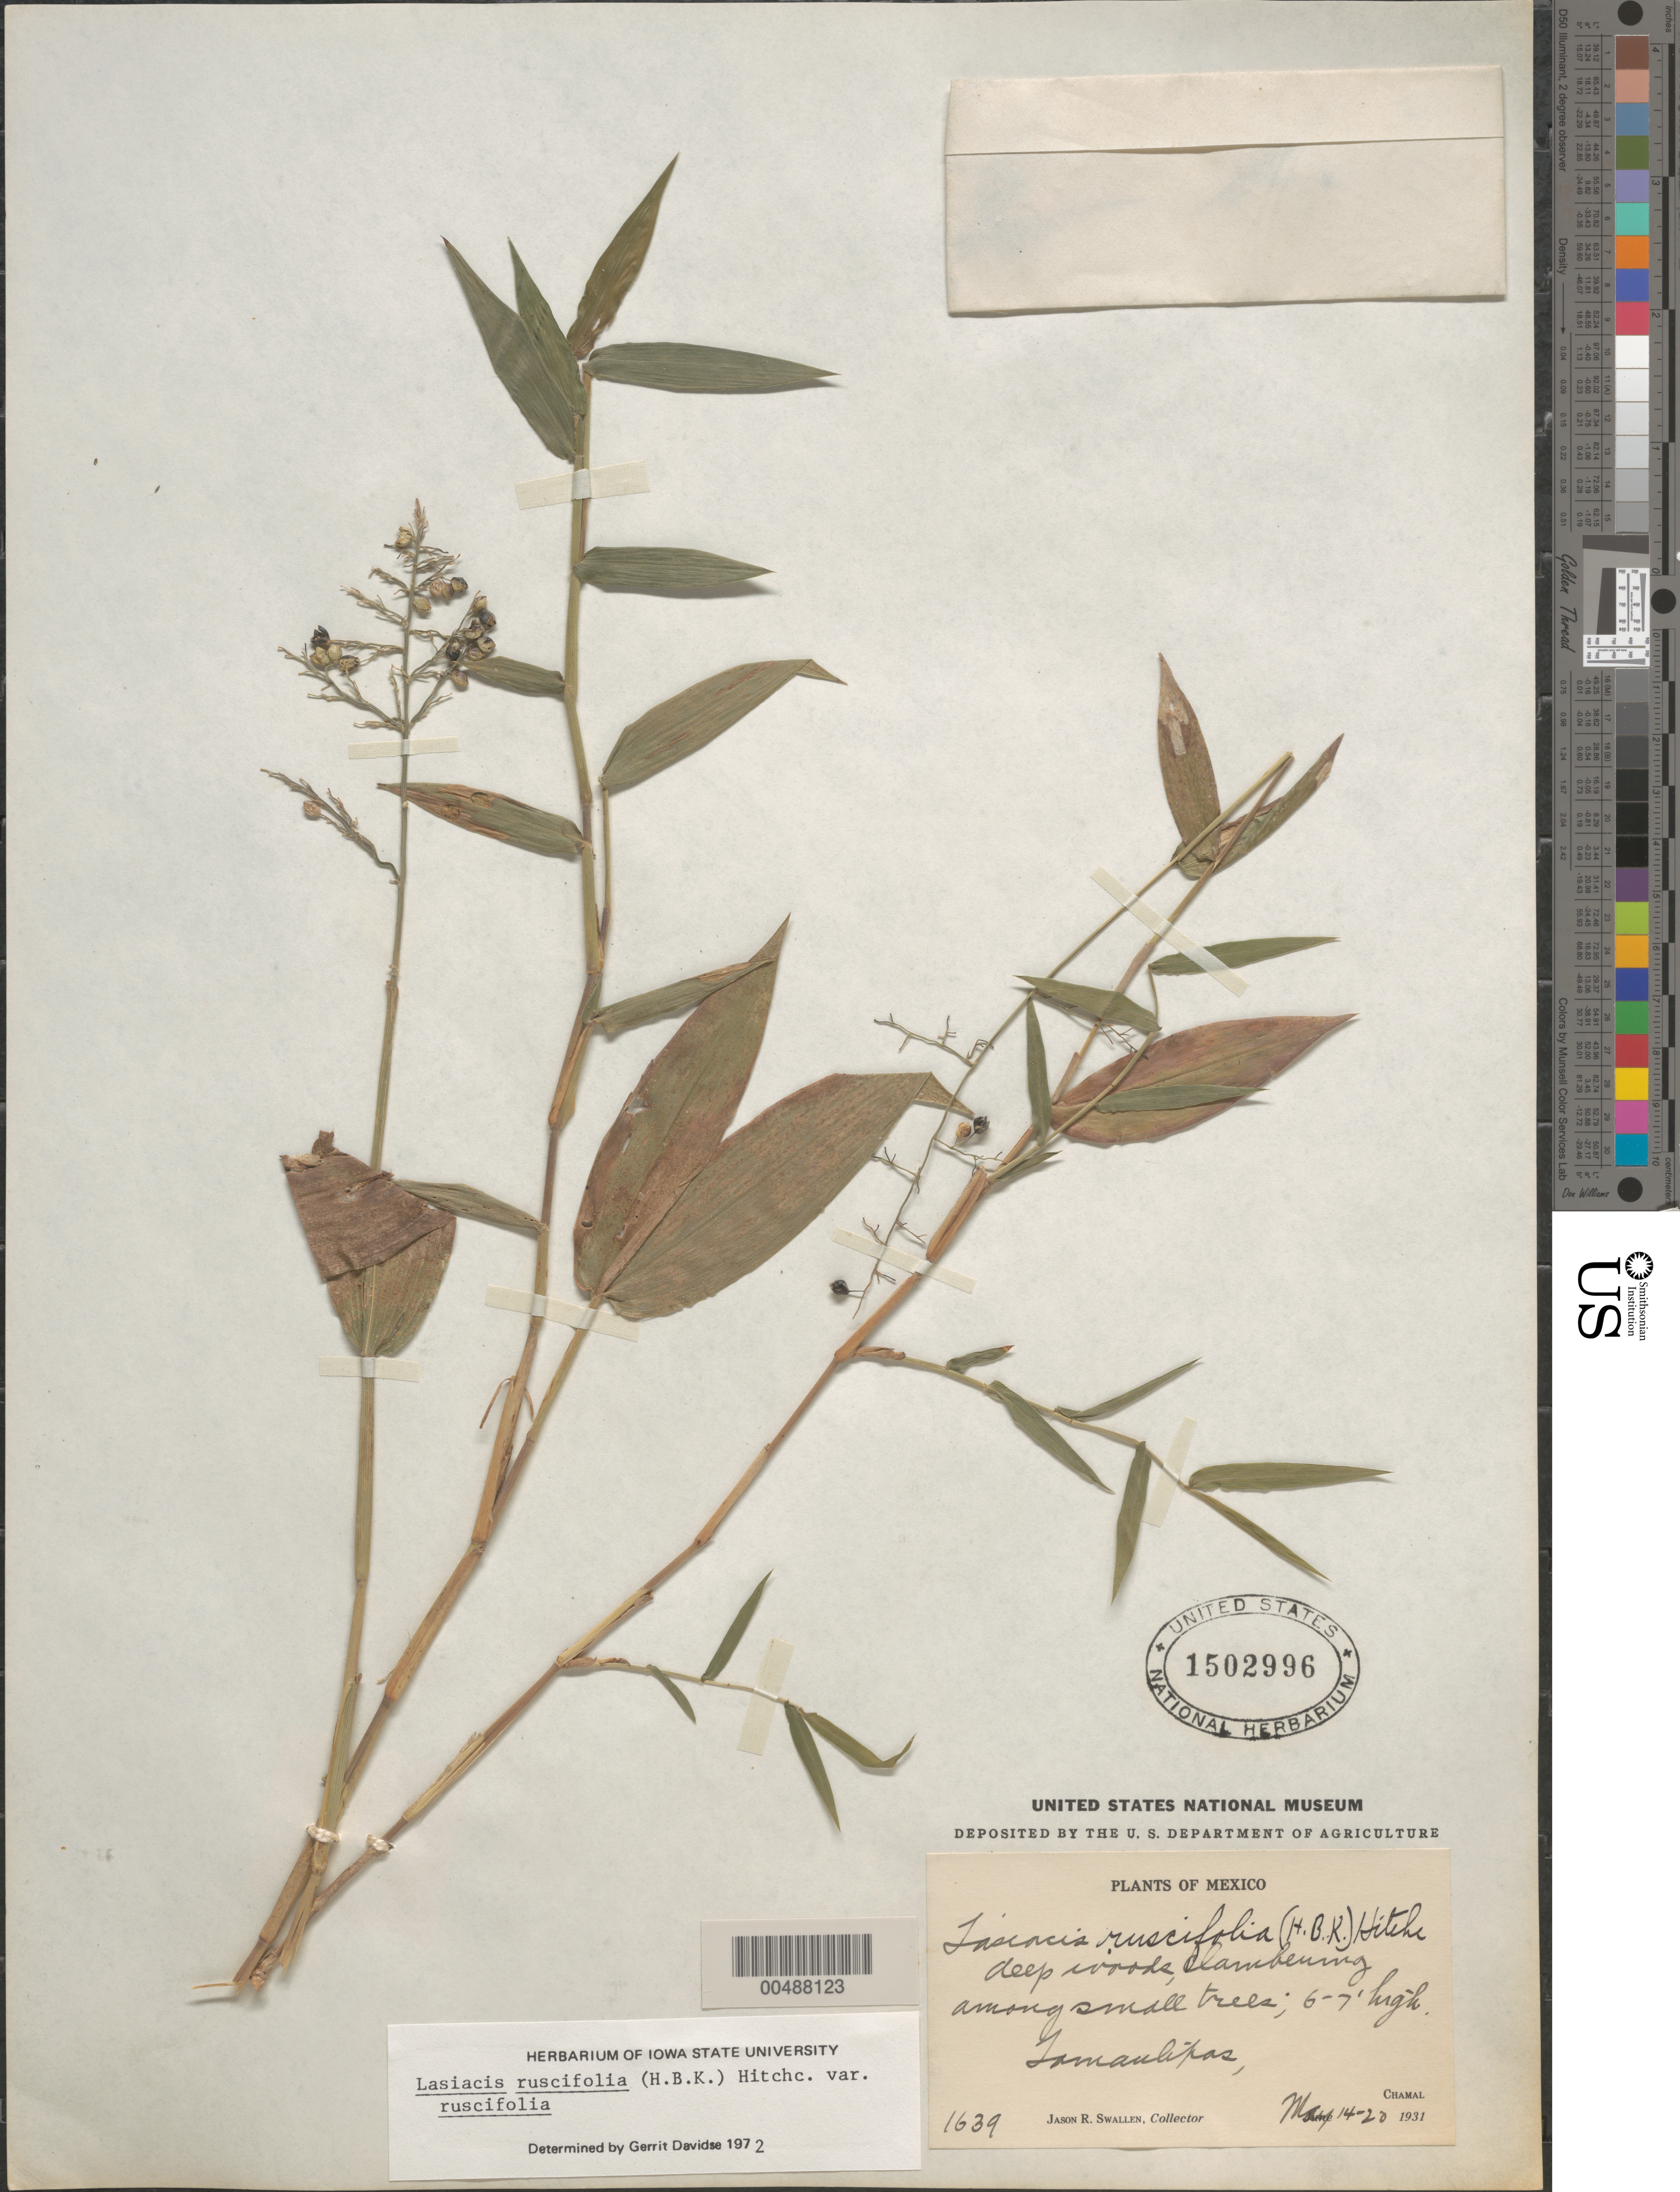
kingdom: Plantae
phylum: Tracheophyta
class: Liliopsida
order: Poales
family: Poaceae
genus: Lasiacis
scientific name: Lasiacis ruscifolia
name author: (Kunth) Hitchc.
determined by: Davidse, Gerrit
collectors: J. R. Swallen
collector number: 1639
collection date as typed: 14 May 1931 to 20 May 1931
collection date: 1931-05-14/1931-05-20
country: Mexico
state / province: Tamaulipas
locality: Chamal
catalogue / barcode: US 1502996